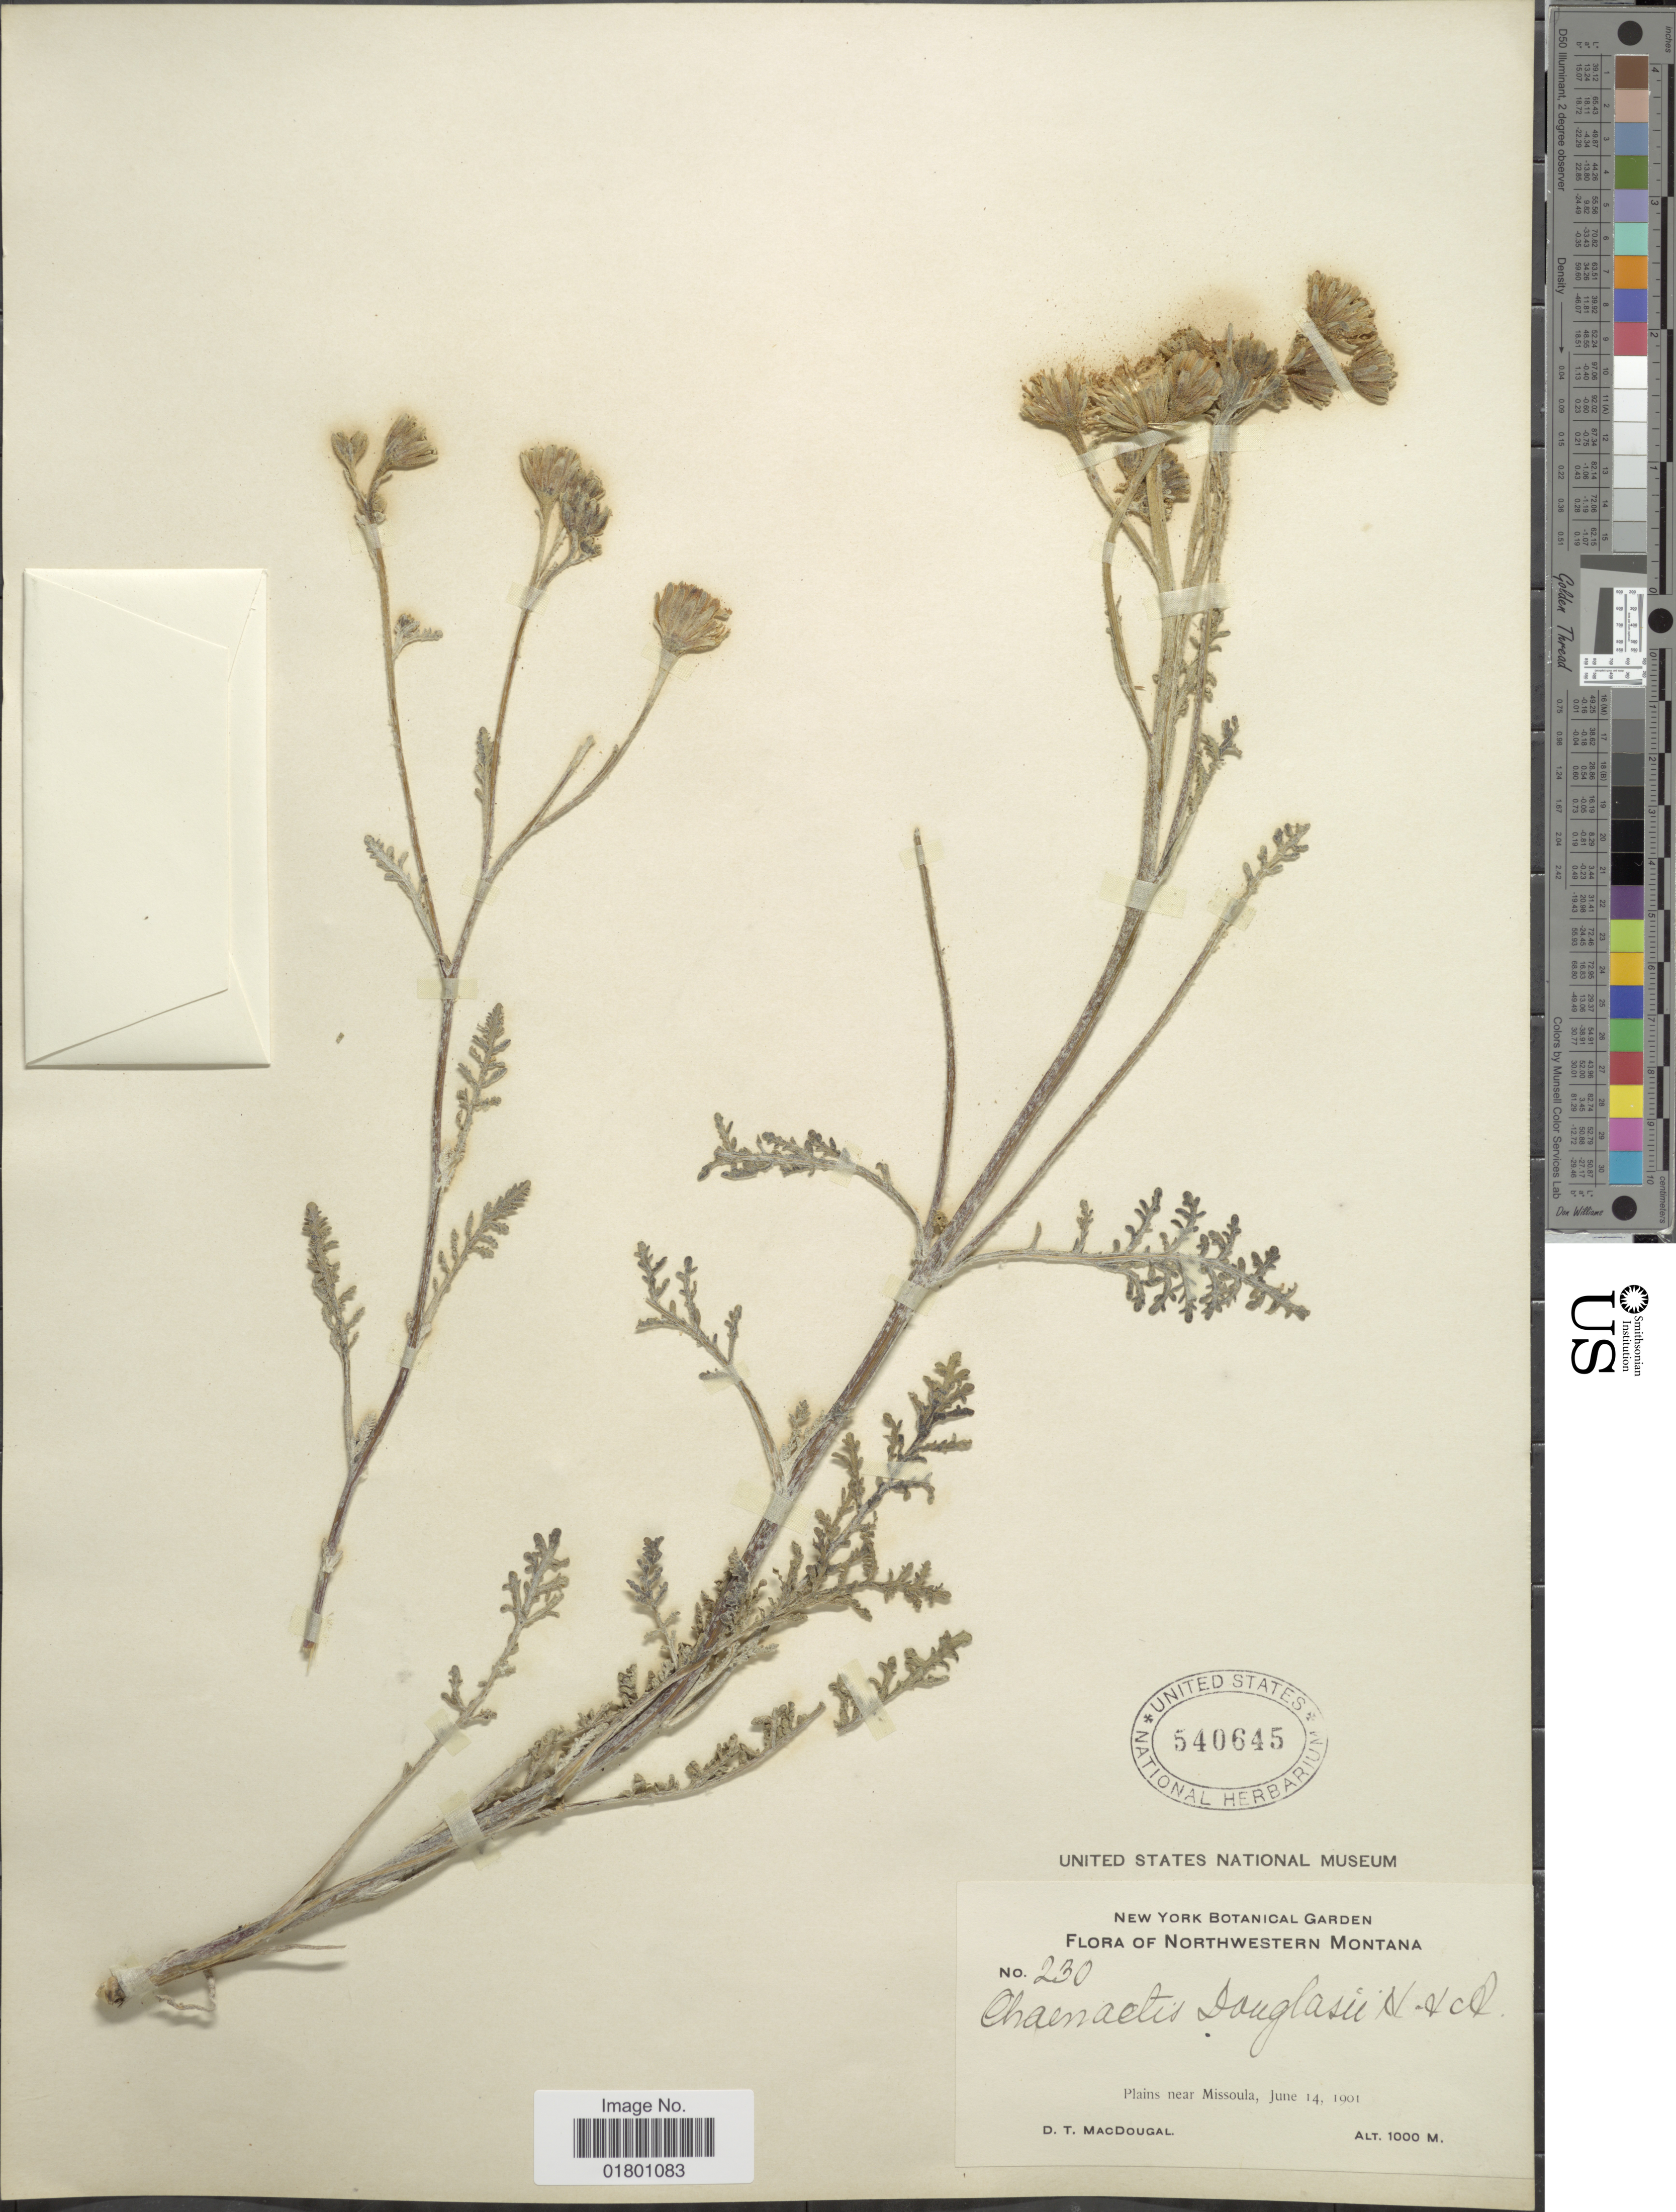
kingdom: Plantae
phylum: Tracheophyta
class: Magnoliopsida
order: Asterales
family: Asteraceae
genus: Chaenactis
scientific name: Chaenactis douglasii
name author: Hook. & Arn.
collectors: D. T. MacDougal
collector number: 230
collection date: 1901-06-14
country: United States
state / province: Montana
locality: Northwestern Montana, Plains near Missoula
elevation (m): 1000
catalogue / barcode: US 540645